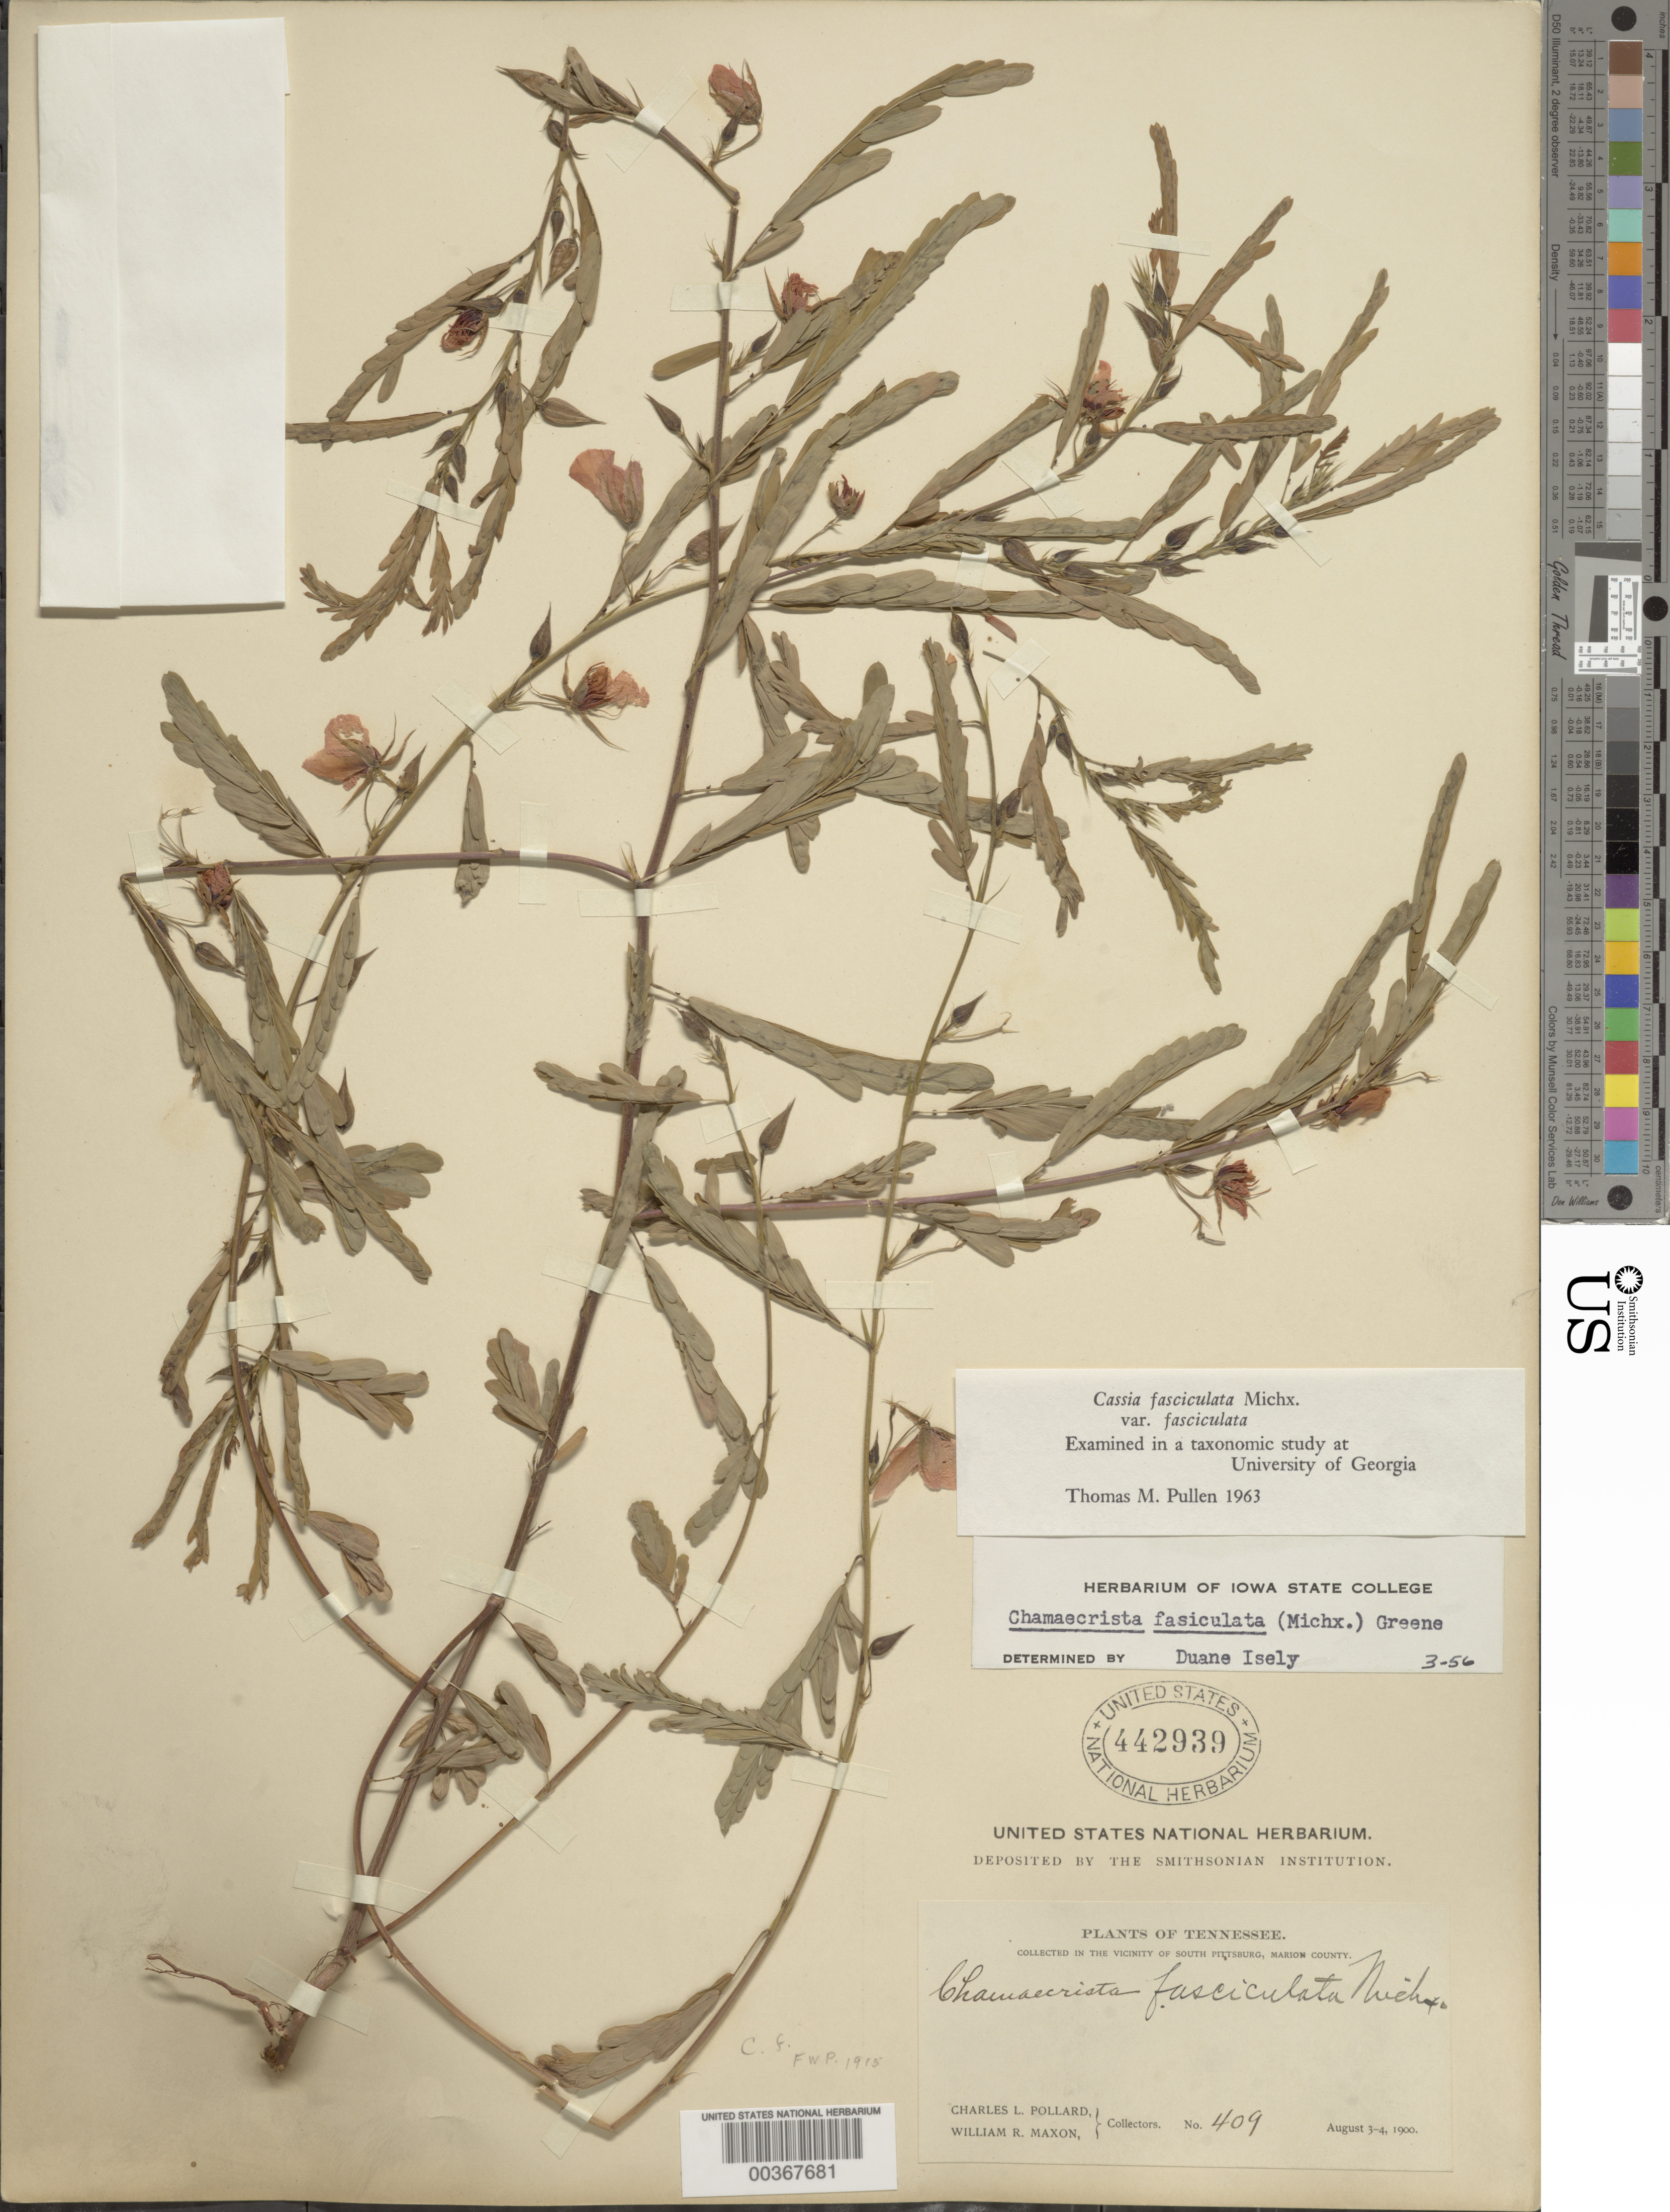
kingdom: Plantae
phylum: Tracheophyta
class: Magnoliopsida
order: Fabales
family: Fabaceae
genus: Chamaecrista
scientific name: Chamaecrista fasciculata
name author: (Michx.) Greene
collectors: C. L. Pollard & W. R. Maxon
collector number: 409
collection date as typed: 03 Aug 1900 to 04 Aug 1900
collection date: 1900-08-03/1900-08-04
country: United States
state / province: Tennessee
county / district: Marion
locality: Vicinity of south pittsburg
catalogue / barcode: US 442939